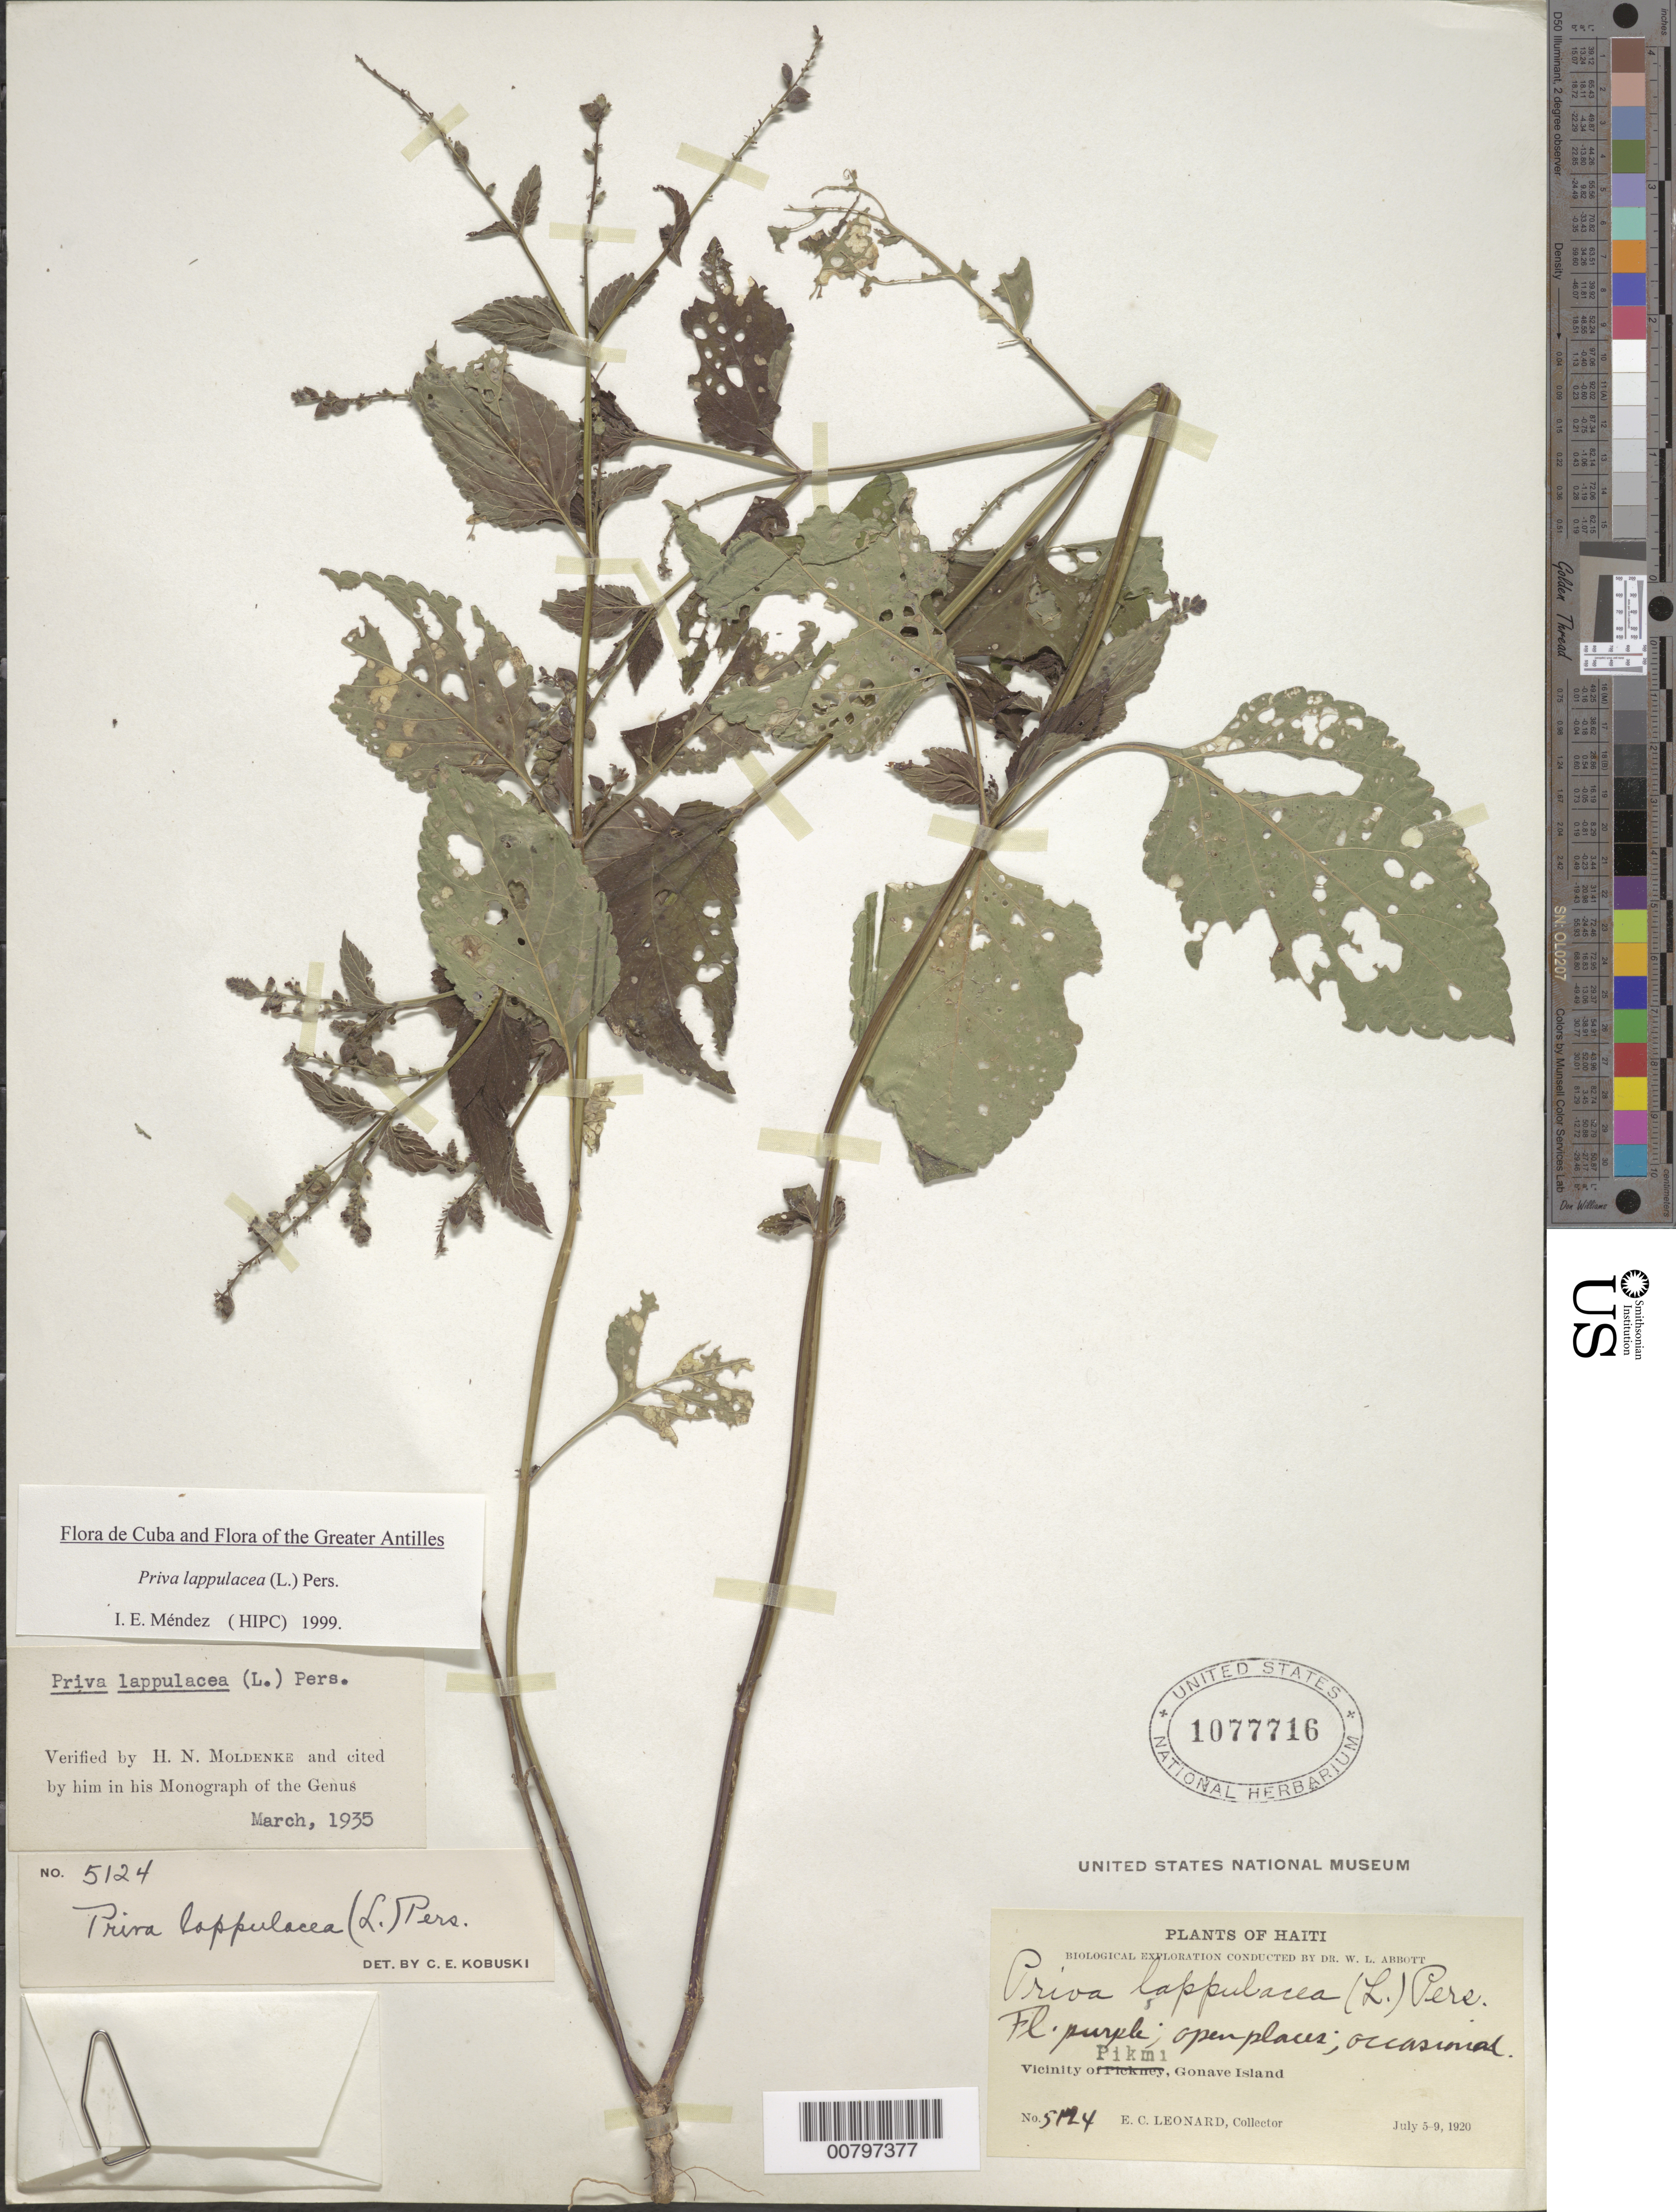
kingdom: Plantae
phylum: Tracheophyta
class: Magnoliopsida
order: Lamiales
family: Verbenaceae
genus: Priva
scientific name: Priva lappulacea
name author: (L.) Pers.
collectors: E. C. Leonard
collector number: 5124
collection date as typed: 05 Jul 1920 to 09 Jul 1920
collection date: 1920-07-05/1920-07-09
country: Haiti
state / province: Ouest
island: Île de la Gonâve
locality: Vicinity of Pikmi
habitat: Open places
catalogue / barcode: US 1077716